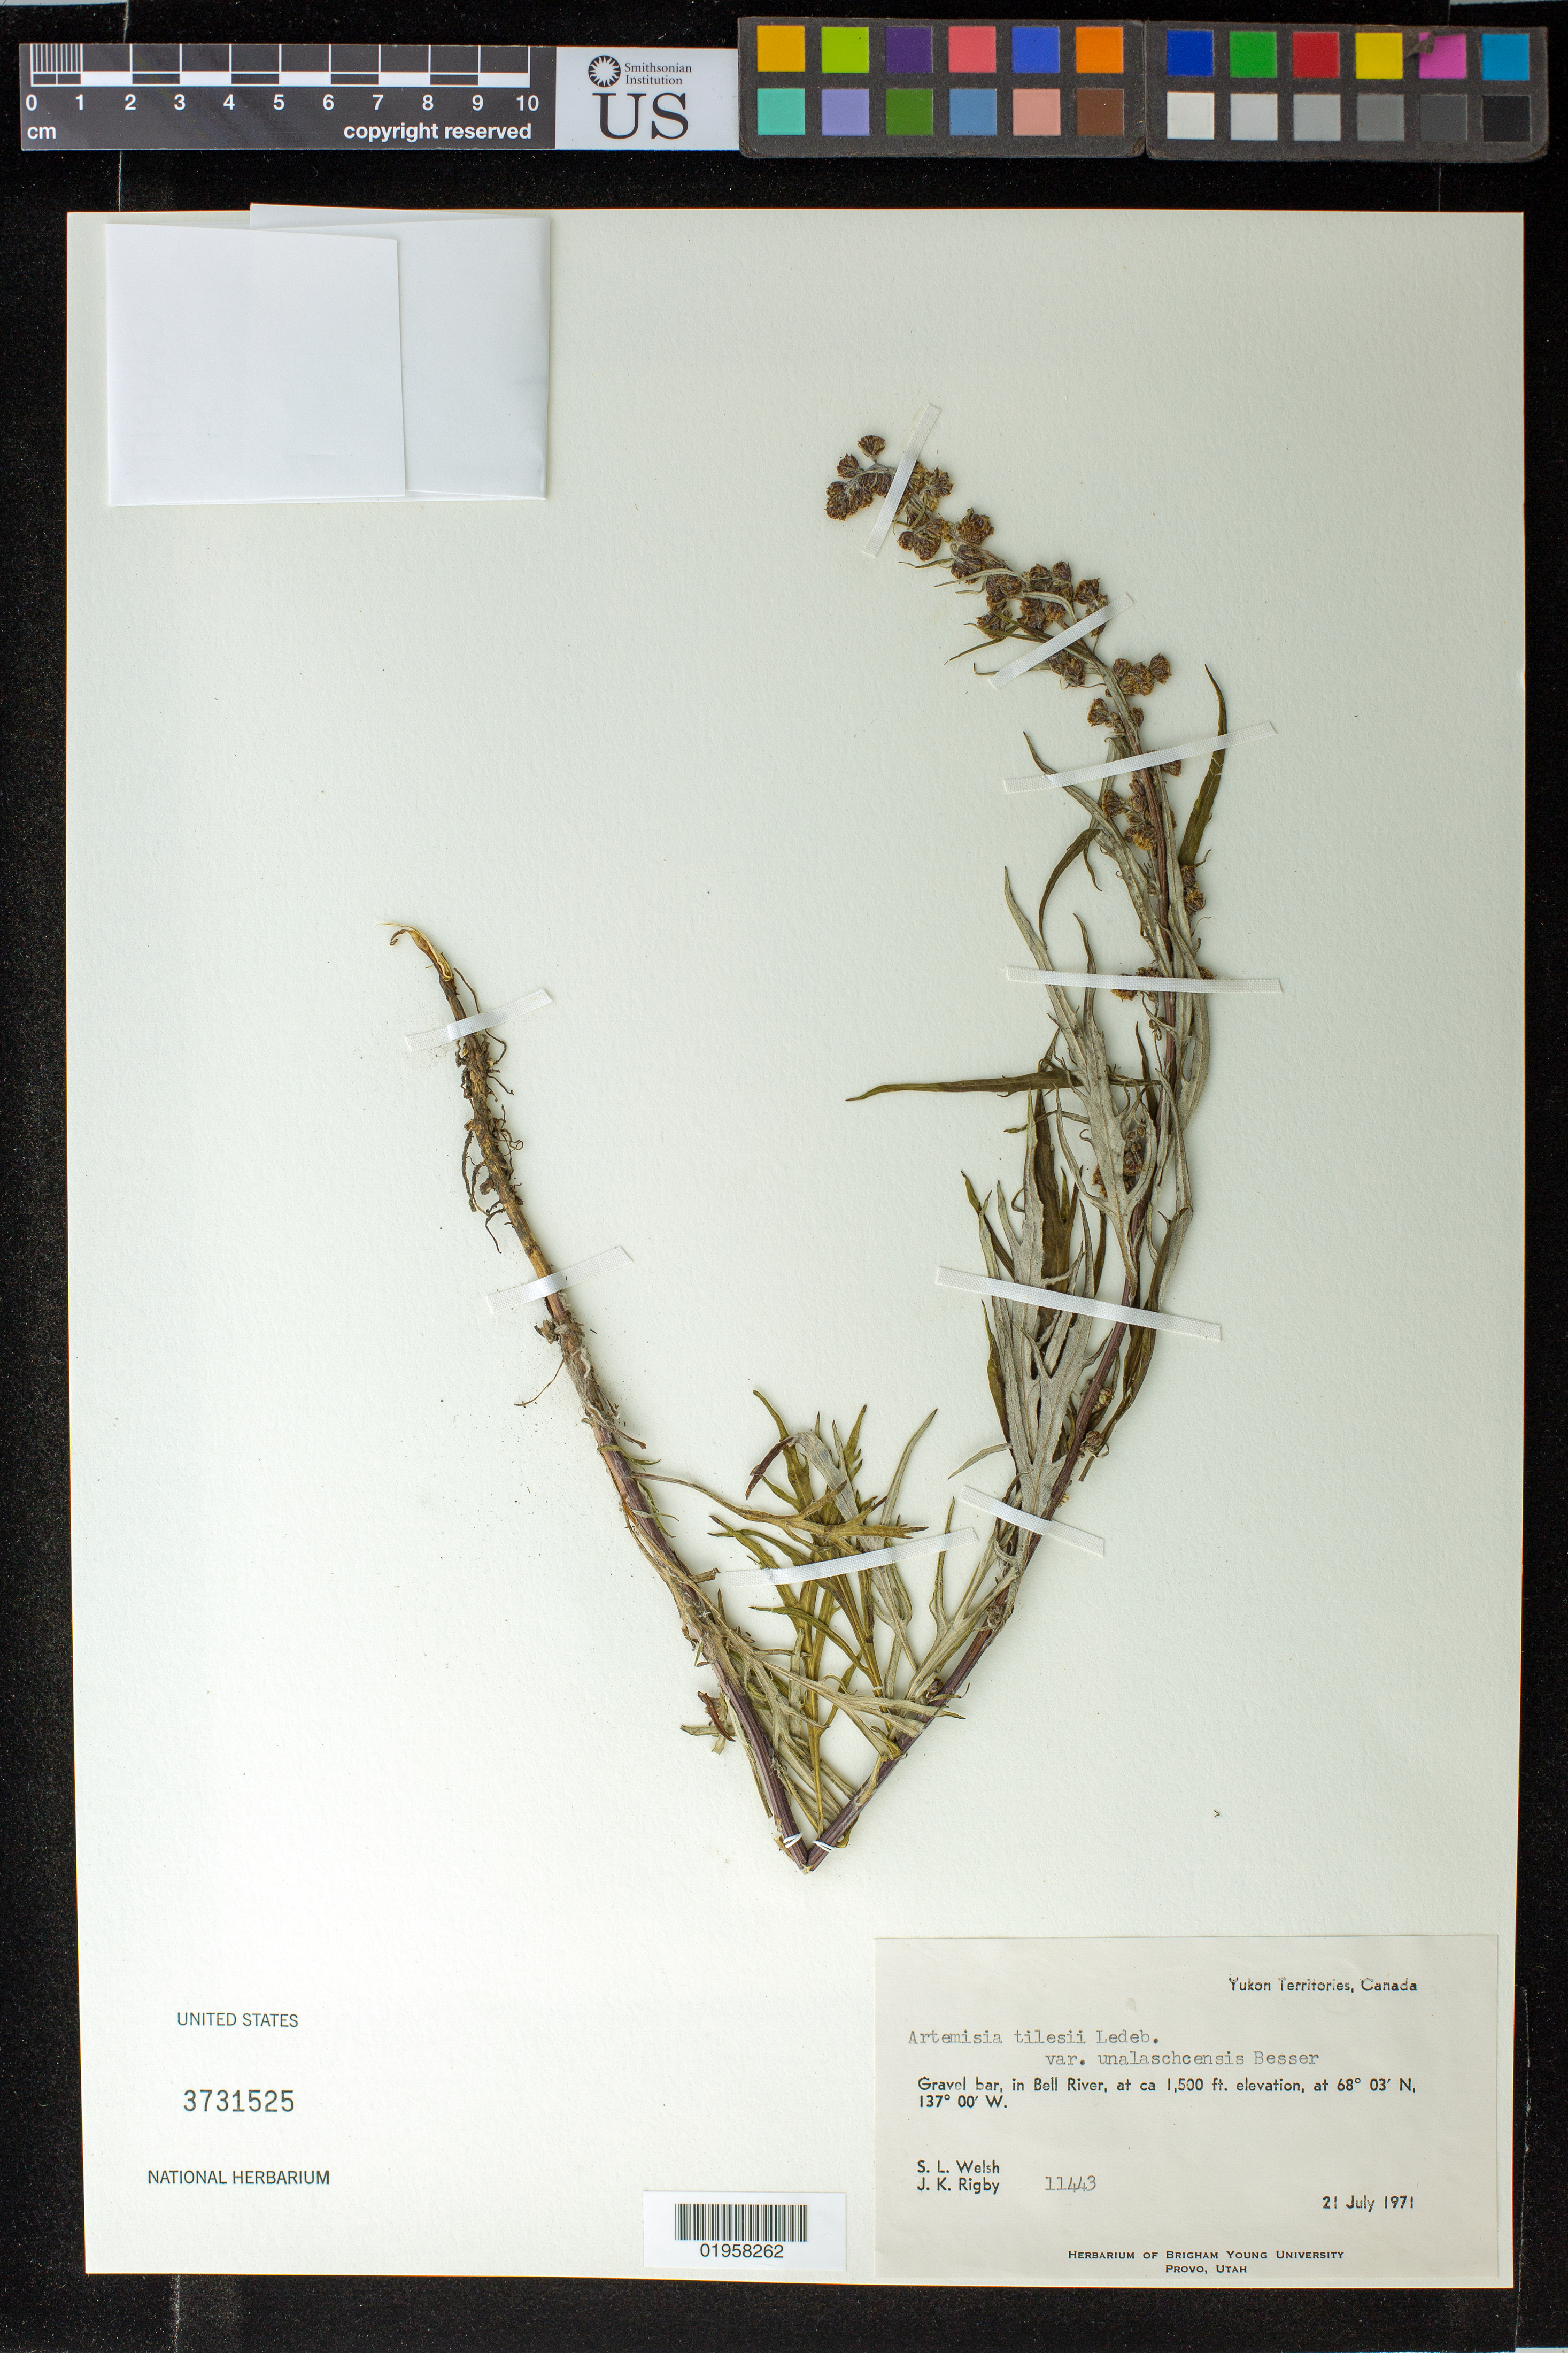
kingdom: Plantae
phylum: Tracheophyta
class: Magnoliopsida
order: Asterales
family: Asteraceae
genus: Artemisia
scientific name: Artemisia tilesii subsp. unalaschcensis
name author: (Besser) Hultén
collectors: S. Welsh & J. Rigby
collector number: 11443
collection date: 1971-07-21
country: Canada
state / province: Yukon Territory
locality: BellRiver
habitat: Gravel bar in river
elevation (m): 457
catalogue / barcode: US 3731525